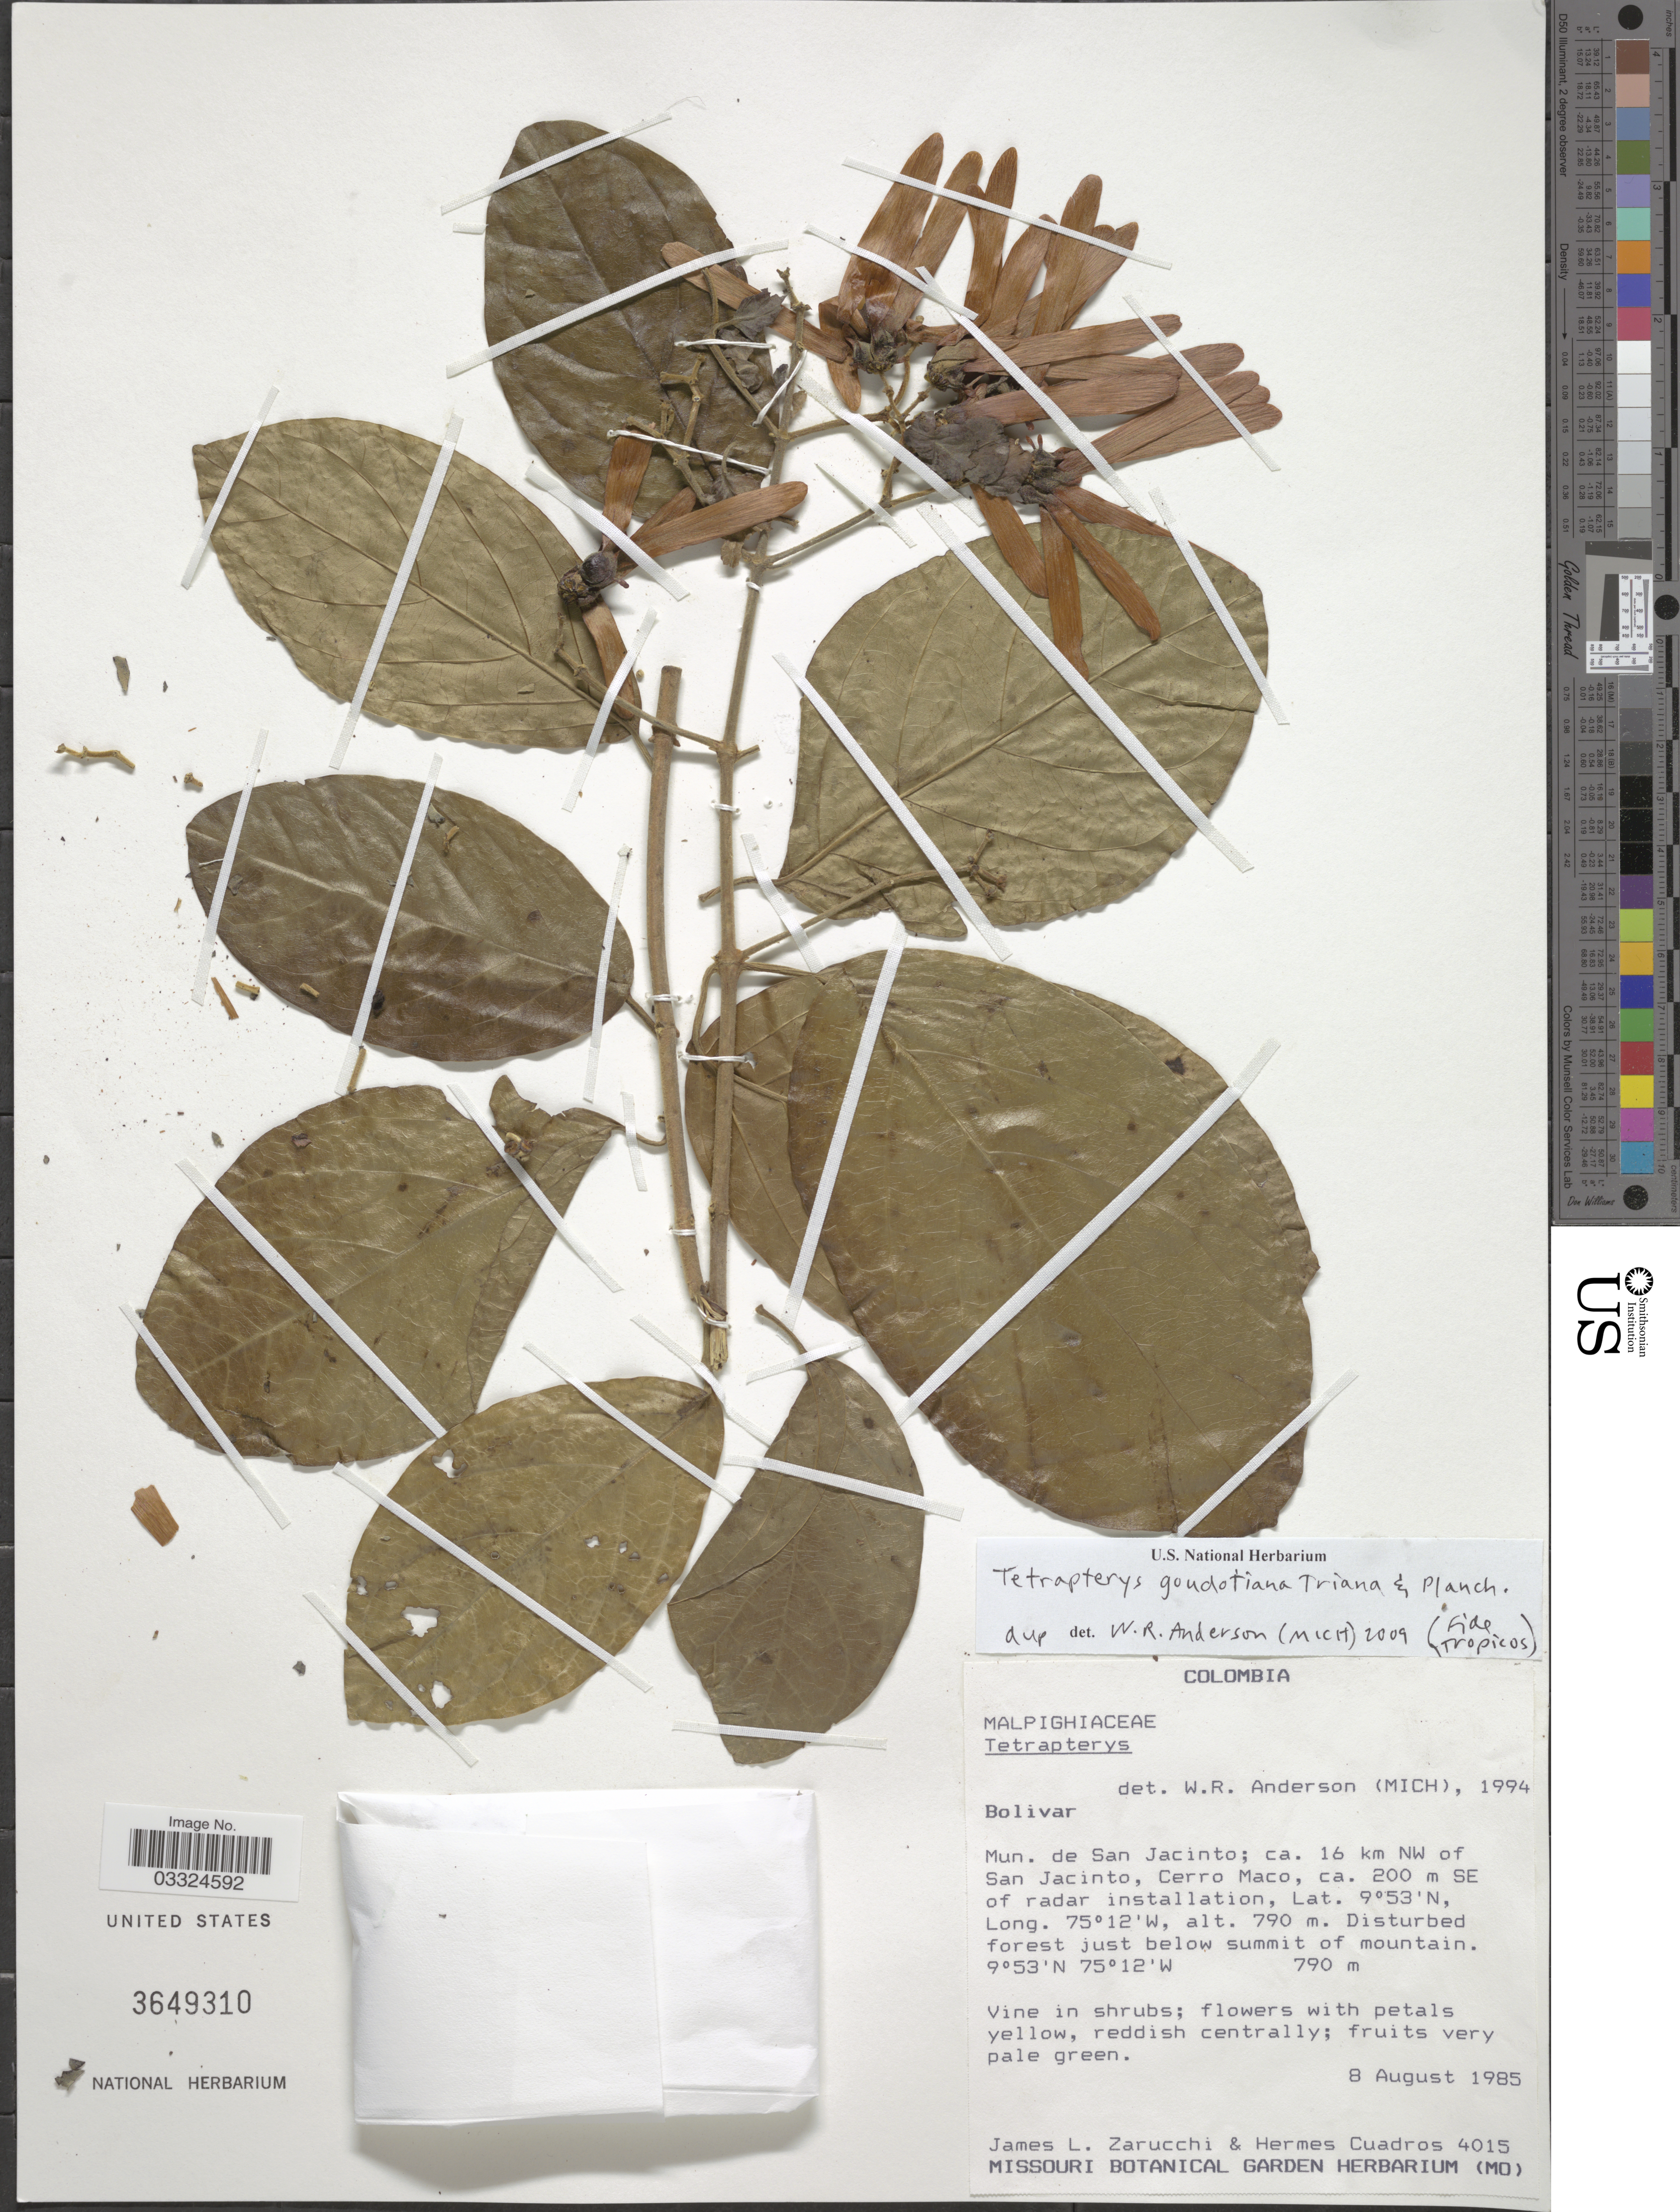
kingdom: Plantae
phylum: Tracheophyta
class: Magnoliopsida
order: Malpighiales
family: Malpighiaceae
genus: Tetrapterys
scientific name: Tetrapterys goudotiana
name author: Triana & Planch.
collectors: J. L. Zarucchi & H. Cuadros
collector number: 4015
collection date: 1985-08-08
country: Colombia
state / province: Bolívar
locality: Mun. de San Jacinto; ca. 16 km NW of San Jacinto, Cerro Maco, ca. 200 m SE of radar installation.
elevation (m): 790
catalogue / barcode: US 3649310